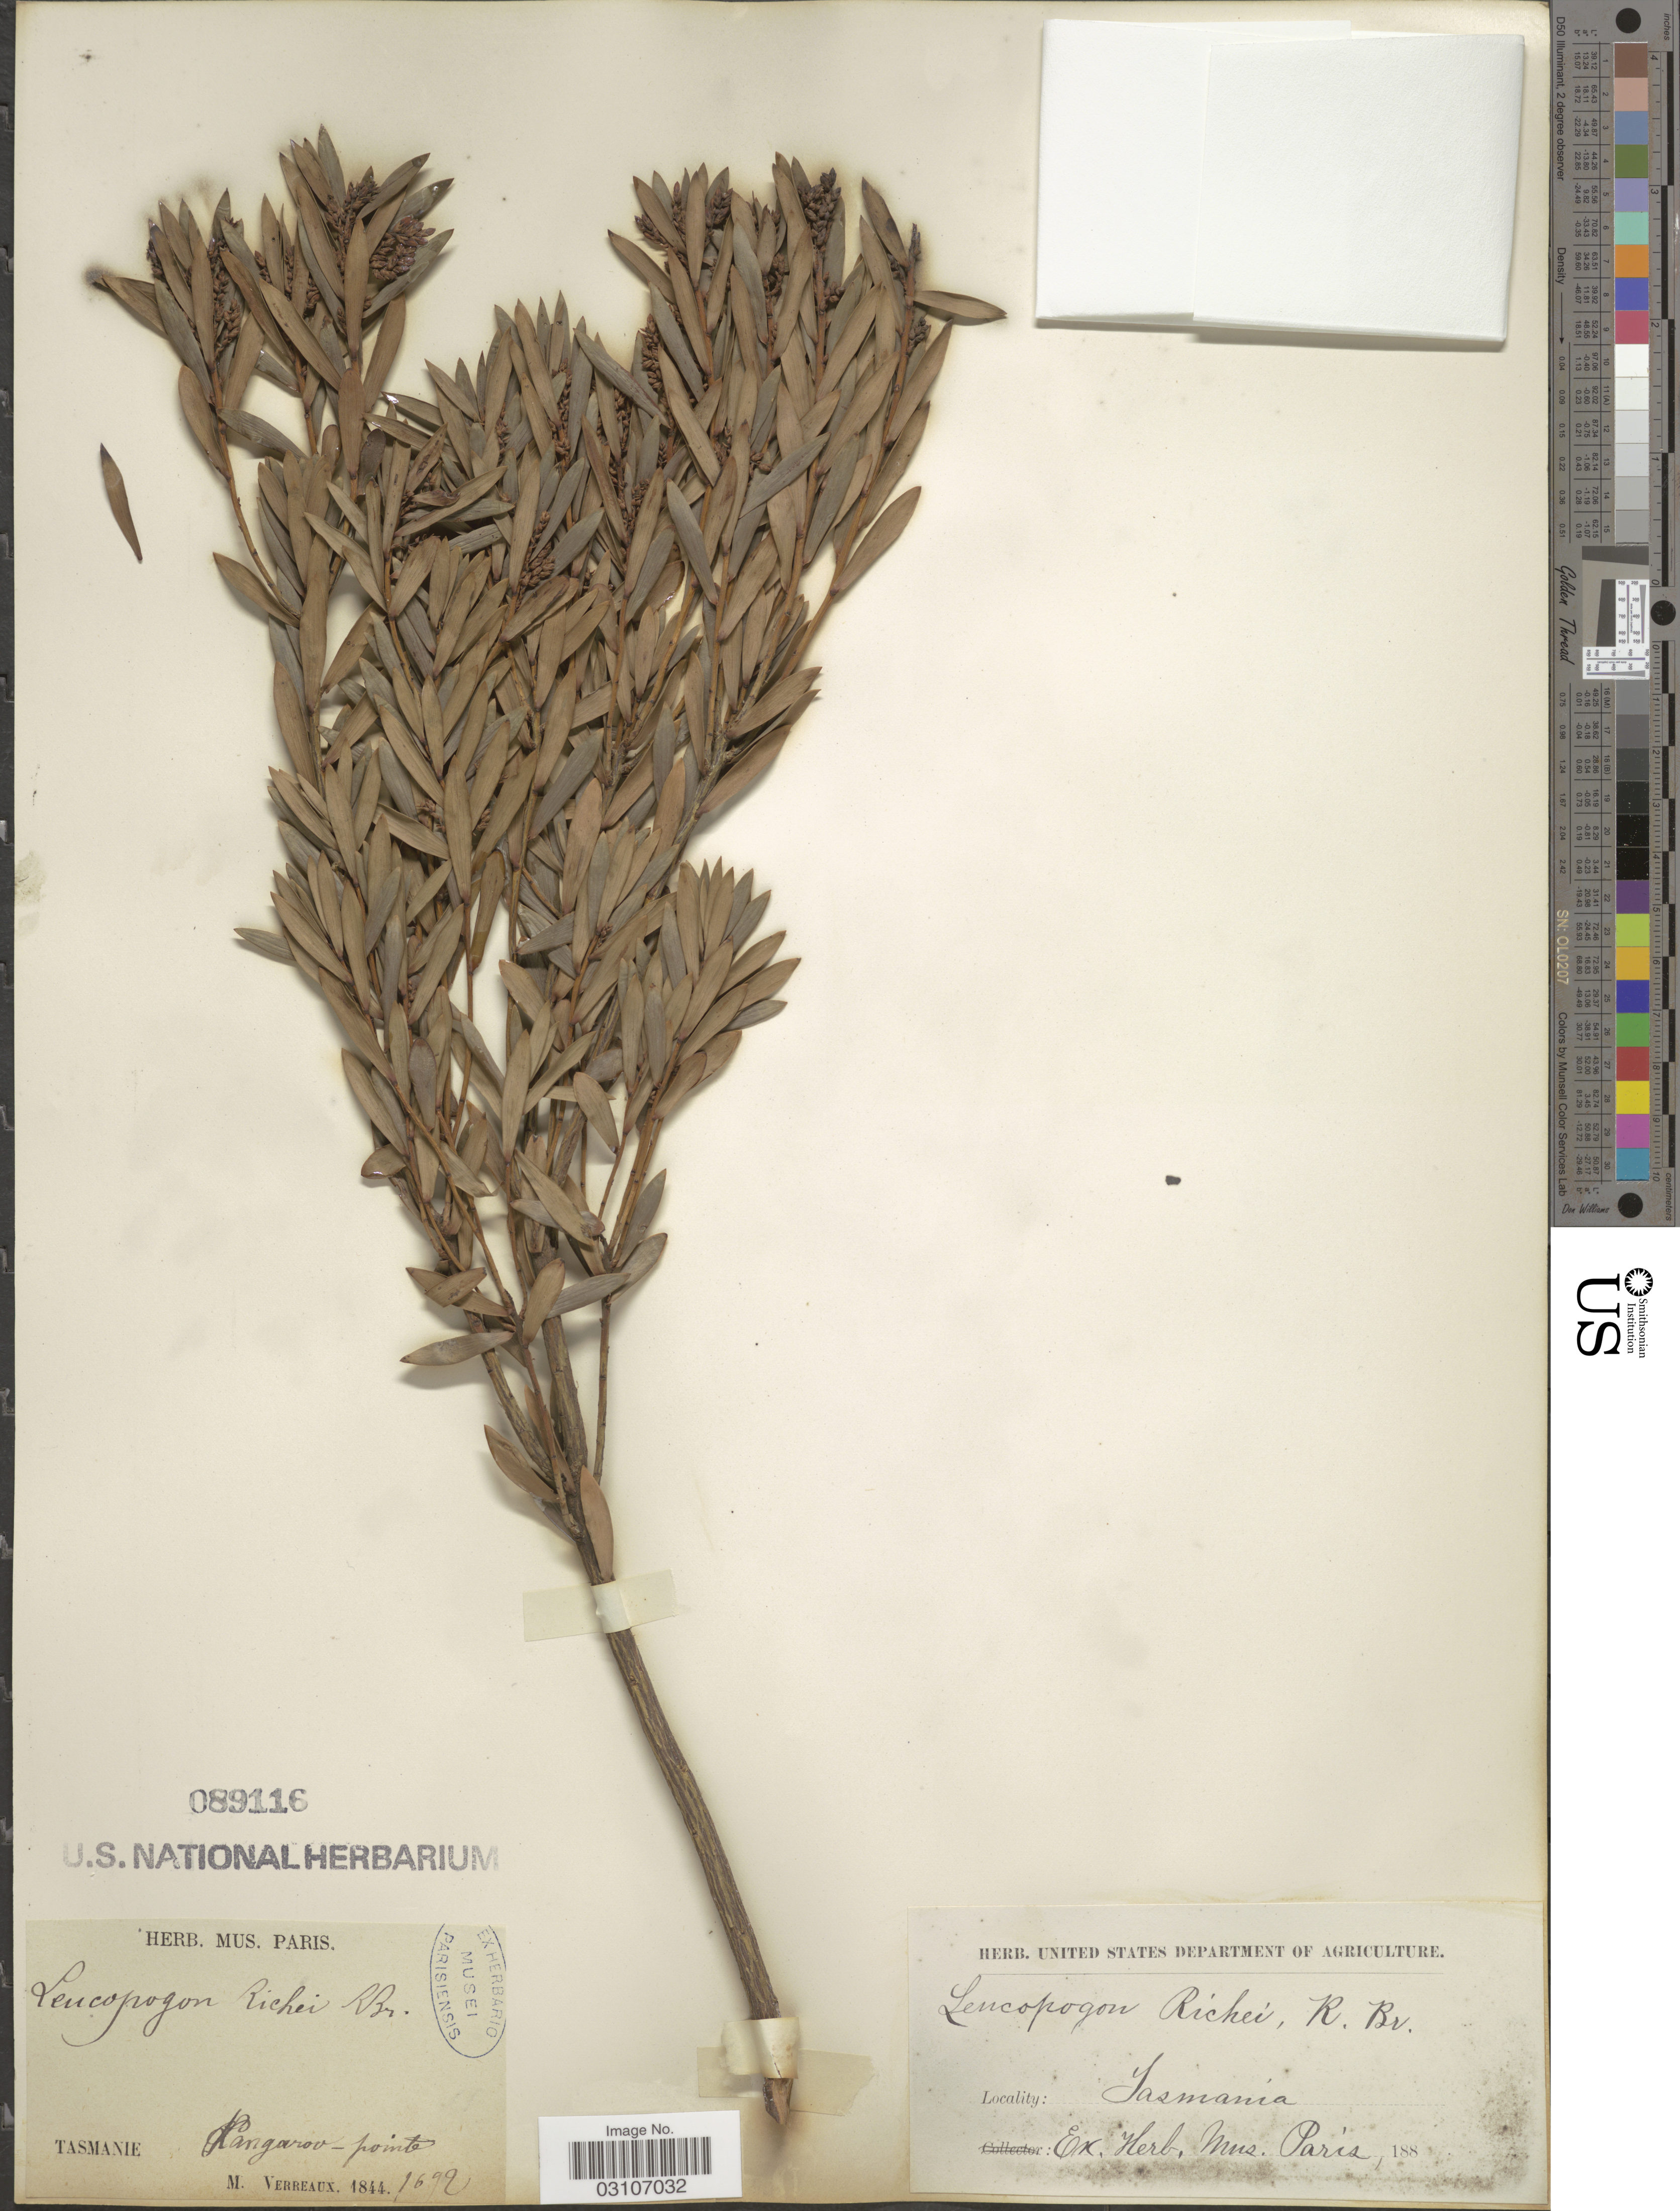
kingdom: Plantae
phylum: Tracheophyta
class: Magnoliopsida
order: Ericales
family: Ericaceae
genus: Leucopogon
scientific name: Leucopogon richei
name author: R. Br.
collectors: M. Verreaux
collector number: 1692*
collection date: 1844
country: Australia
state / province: Tasmania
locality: Tasmanie. Pangarov - pointe.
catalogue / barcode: US 89116